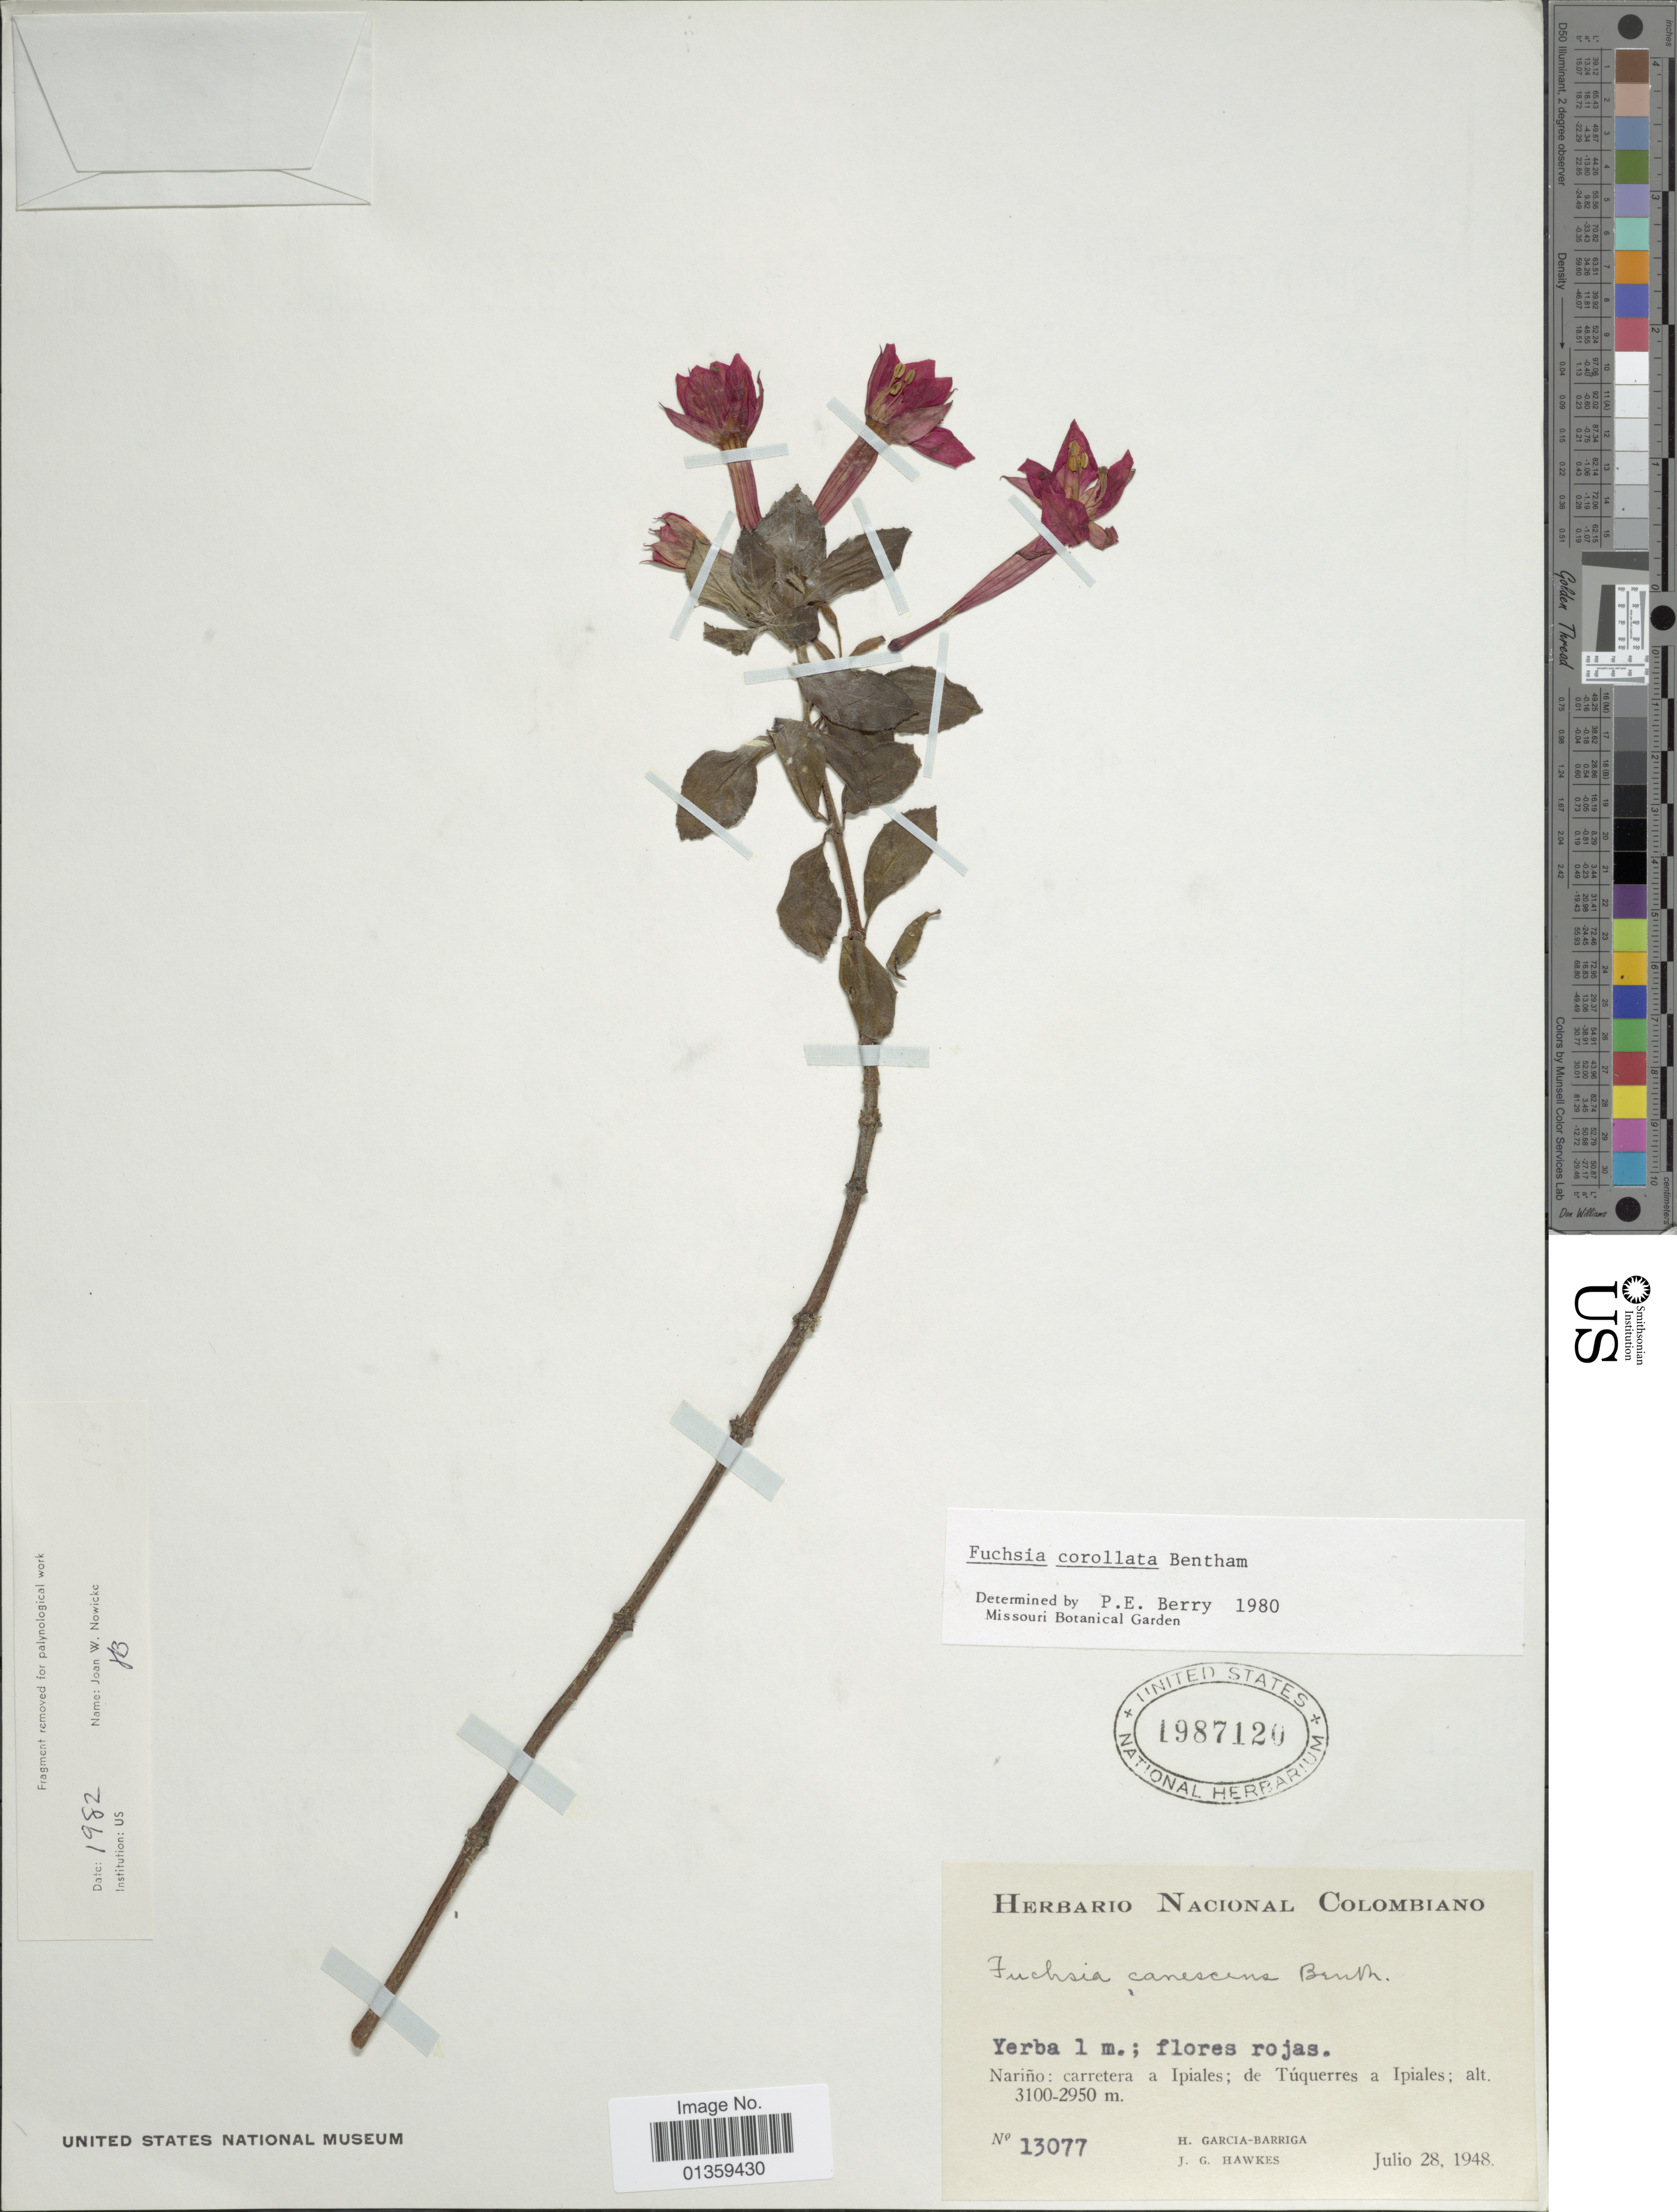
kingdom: Plantae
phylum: Tracheophyta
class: Magnoliopsida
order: Myrtales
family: Onagraceae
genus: Fuchsia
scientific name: Fuchsia corollata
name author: Benth.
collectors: H. García Barriga & J. Hawkes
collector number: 13077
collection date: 1948-07-28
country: Colombia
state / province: Nariño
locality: Carretera a Ipiales; de Túquerres a Ipiales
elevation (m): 2950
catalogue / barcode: US 1987120